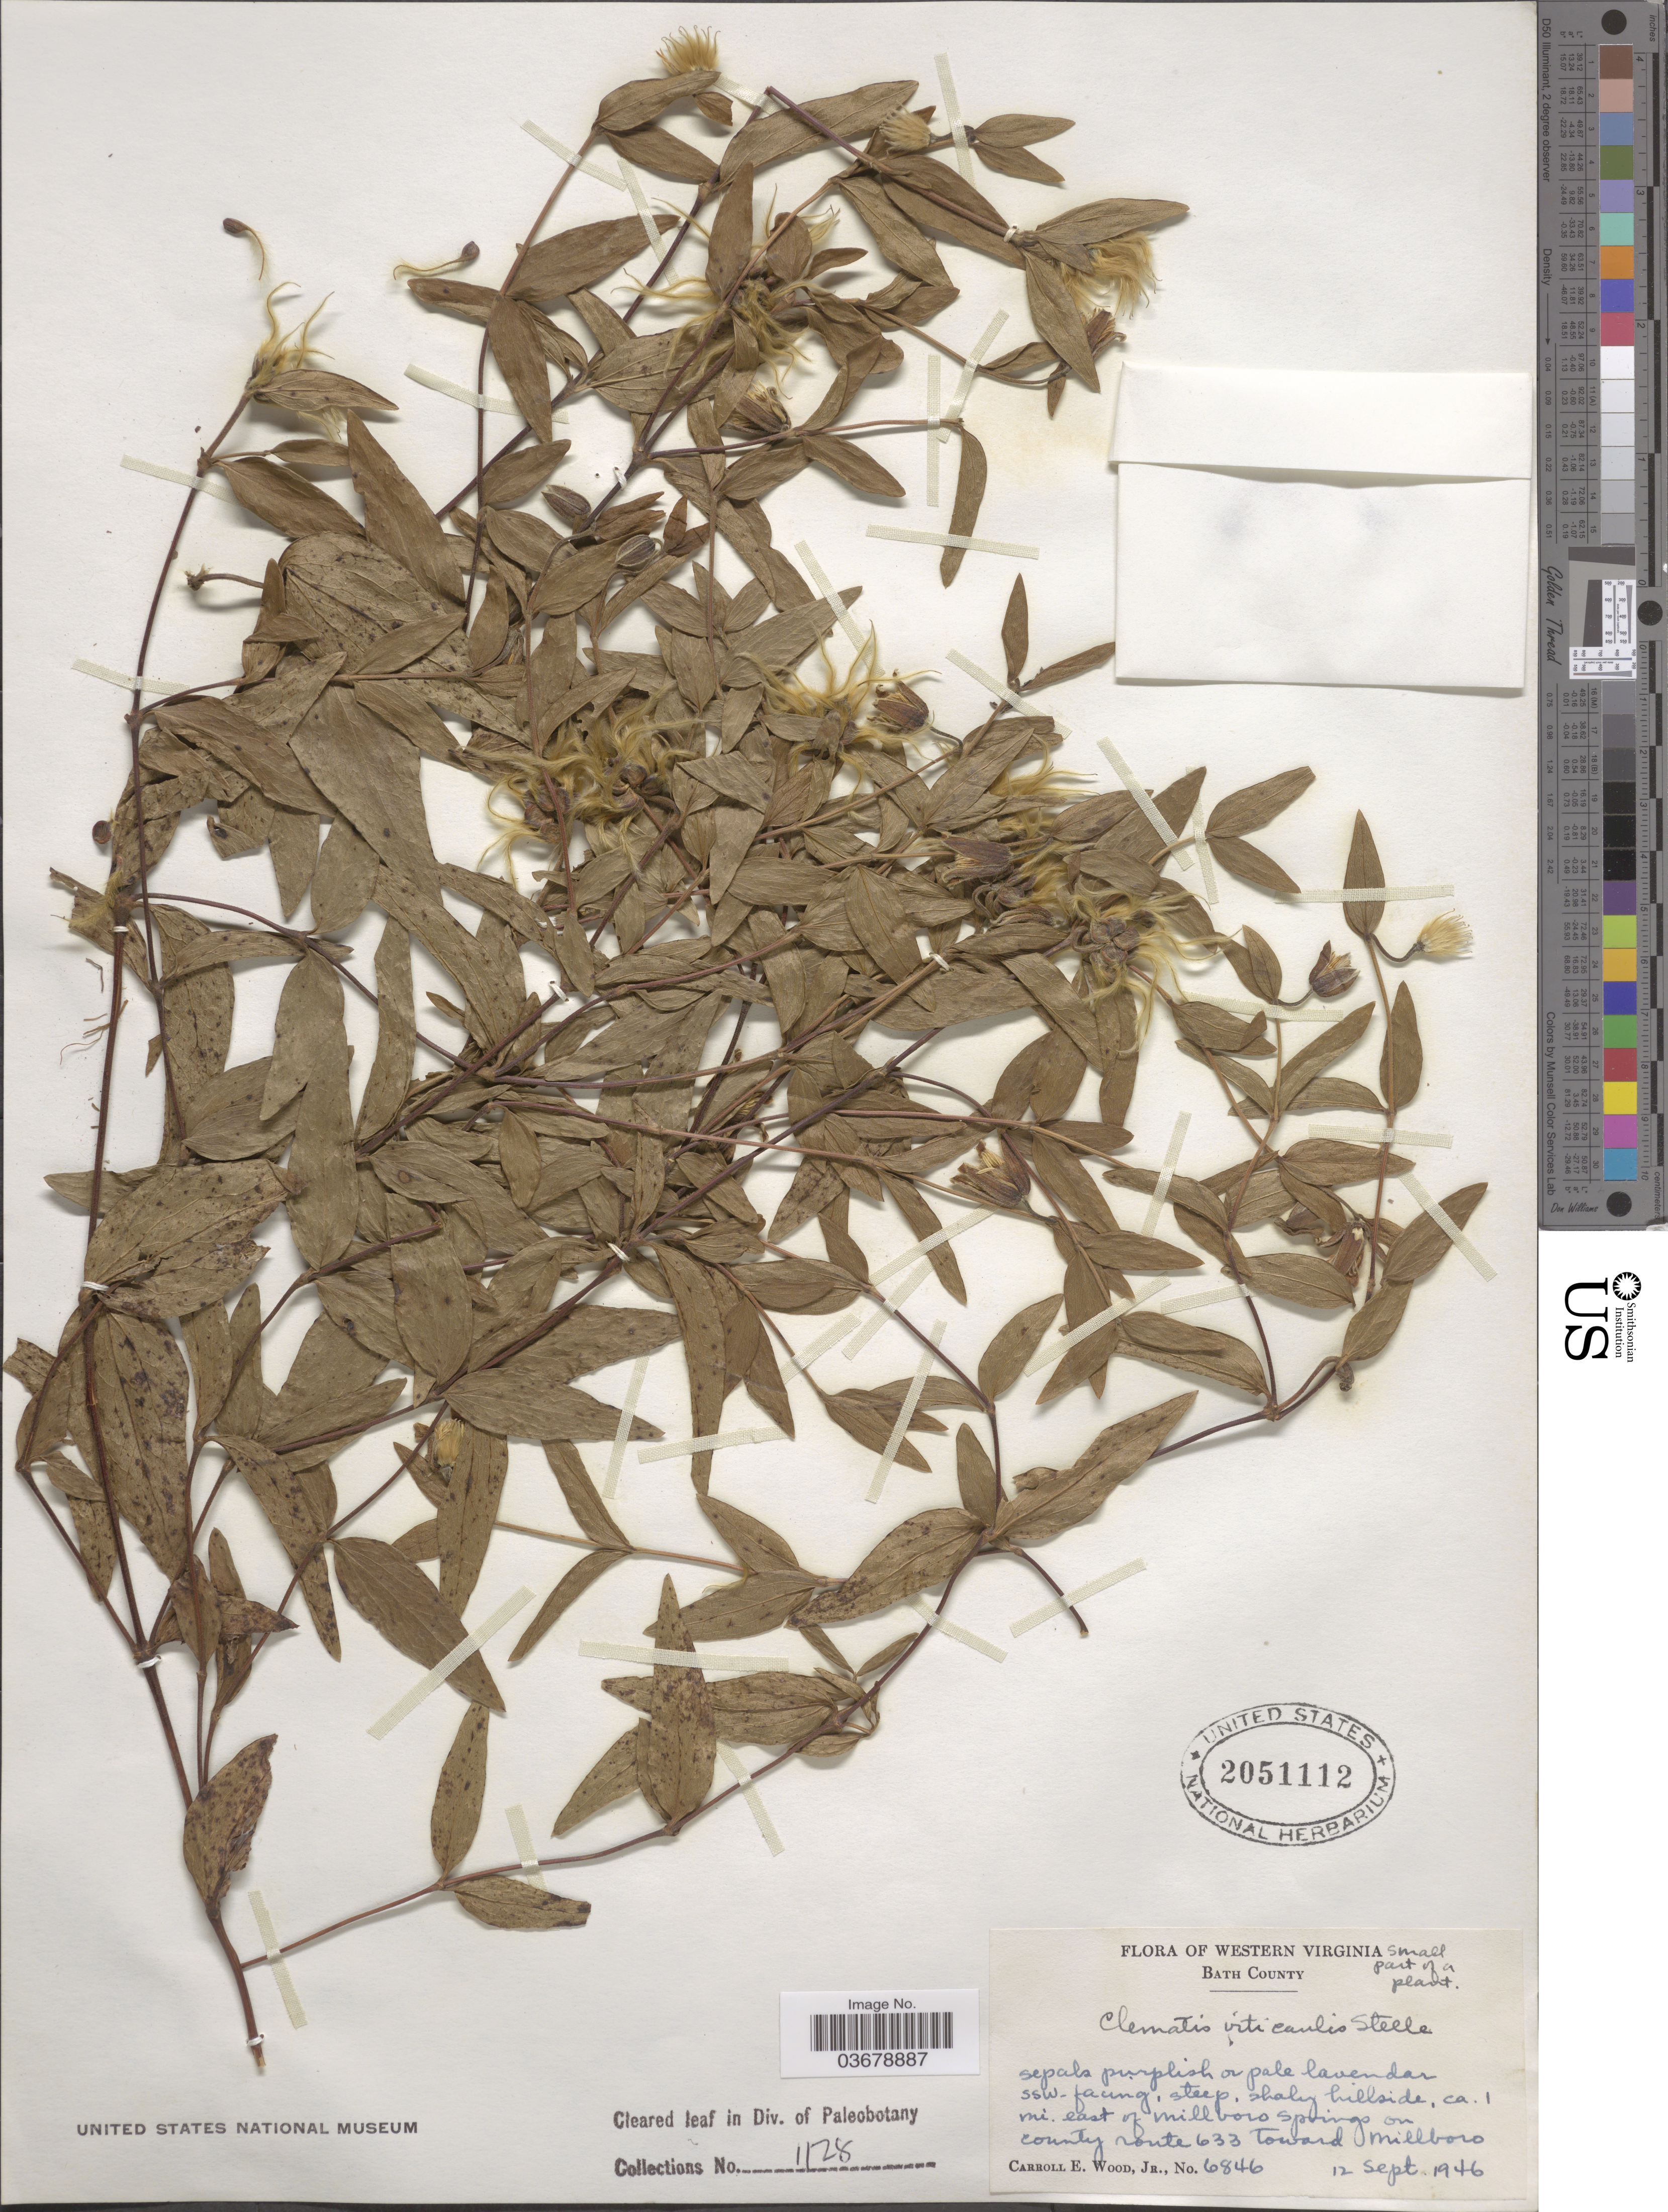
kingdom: Plantae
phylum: Tracheophyta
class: Magnoliopsida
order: Ranunculales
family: Ranunculaceae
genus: Clematis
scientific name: Clematis viorna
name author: L.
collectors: C. Wood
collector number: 6846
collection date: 1946-09-12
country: United States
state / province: Virginia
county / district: Bath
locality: Western Virginia. Bath Co. Ca. 1 mi. east of Millboro Springs on county route 633 Toward Millboro.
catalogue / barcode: US 2051112